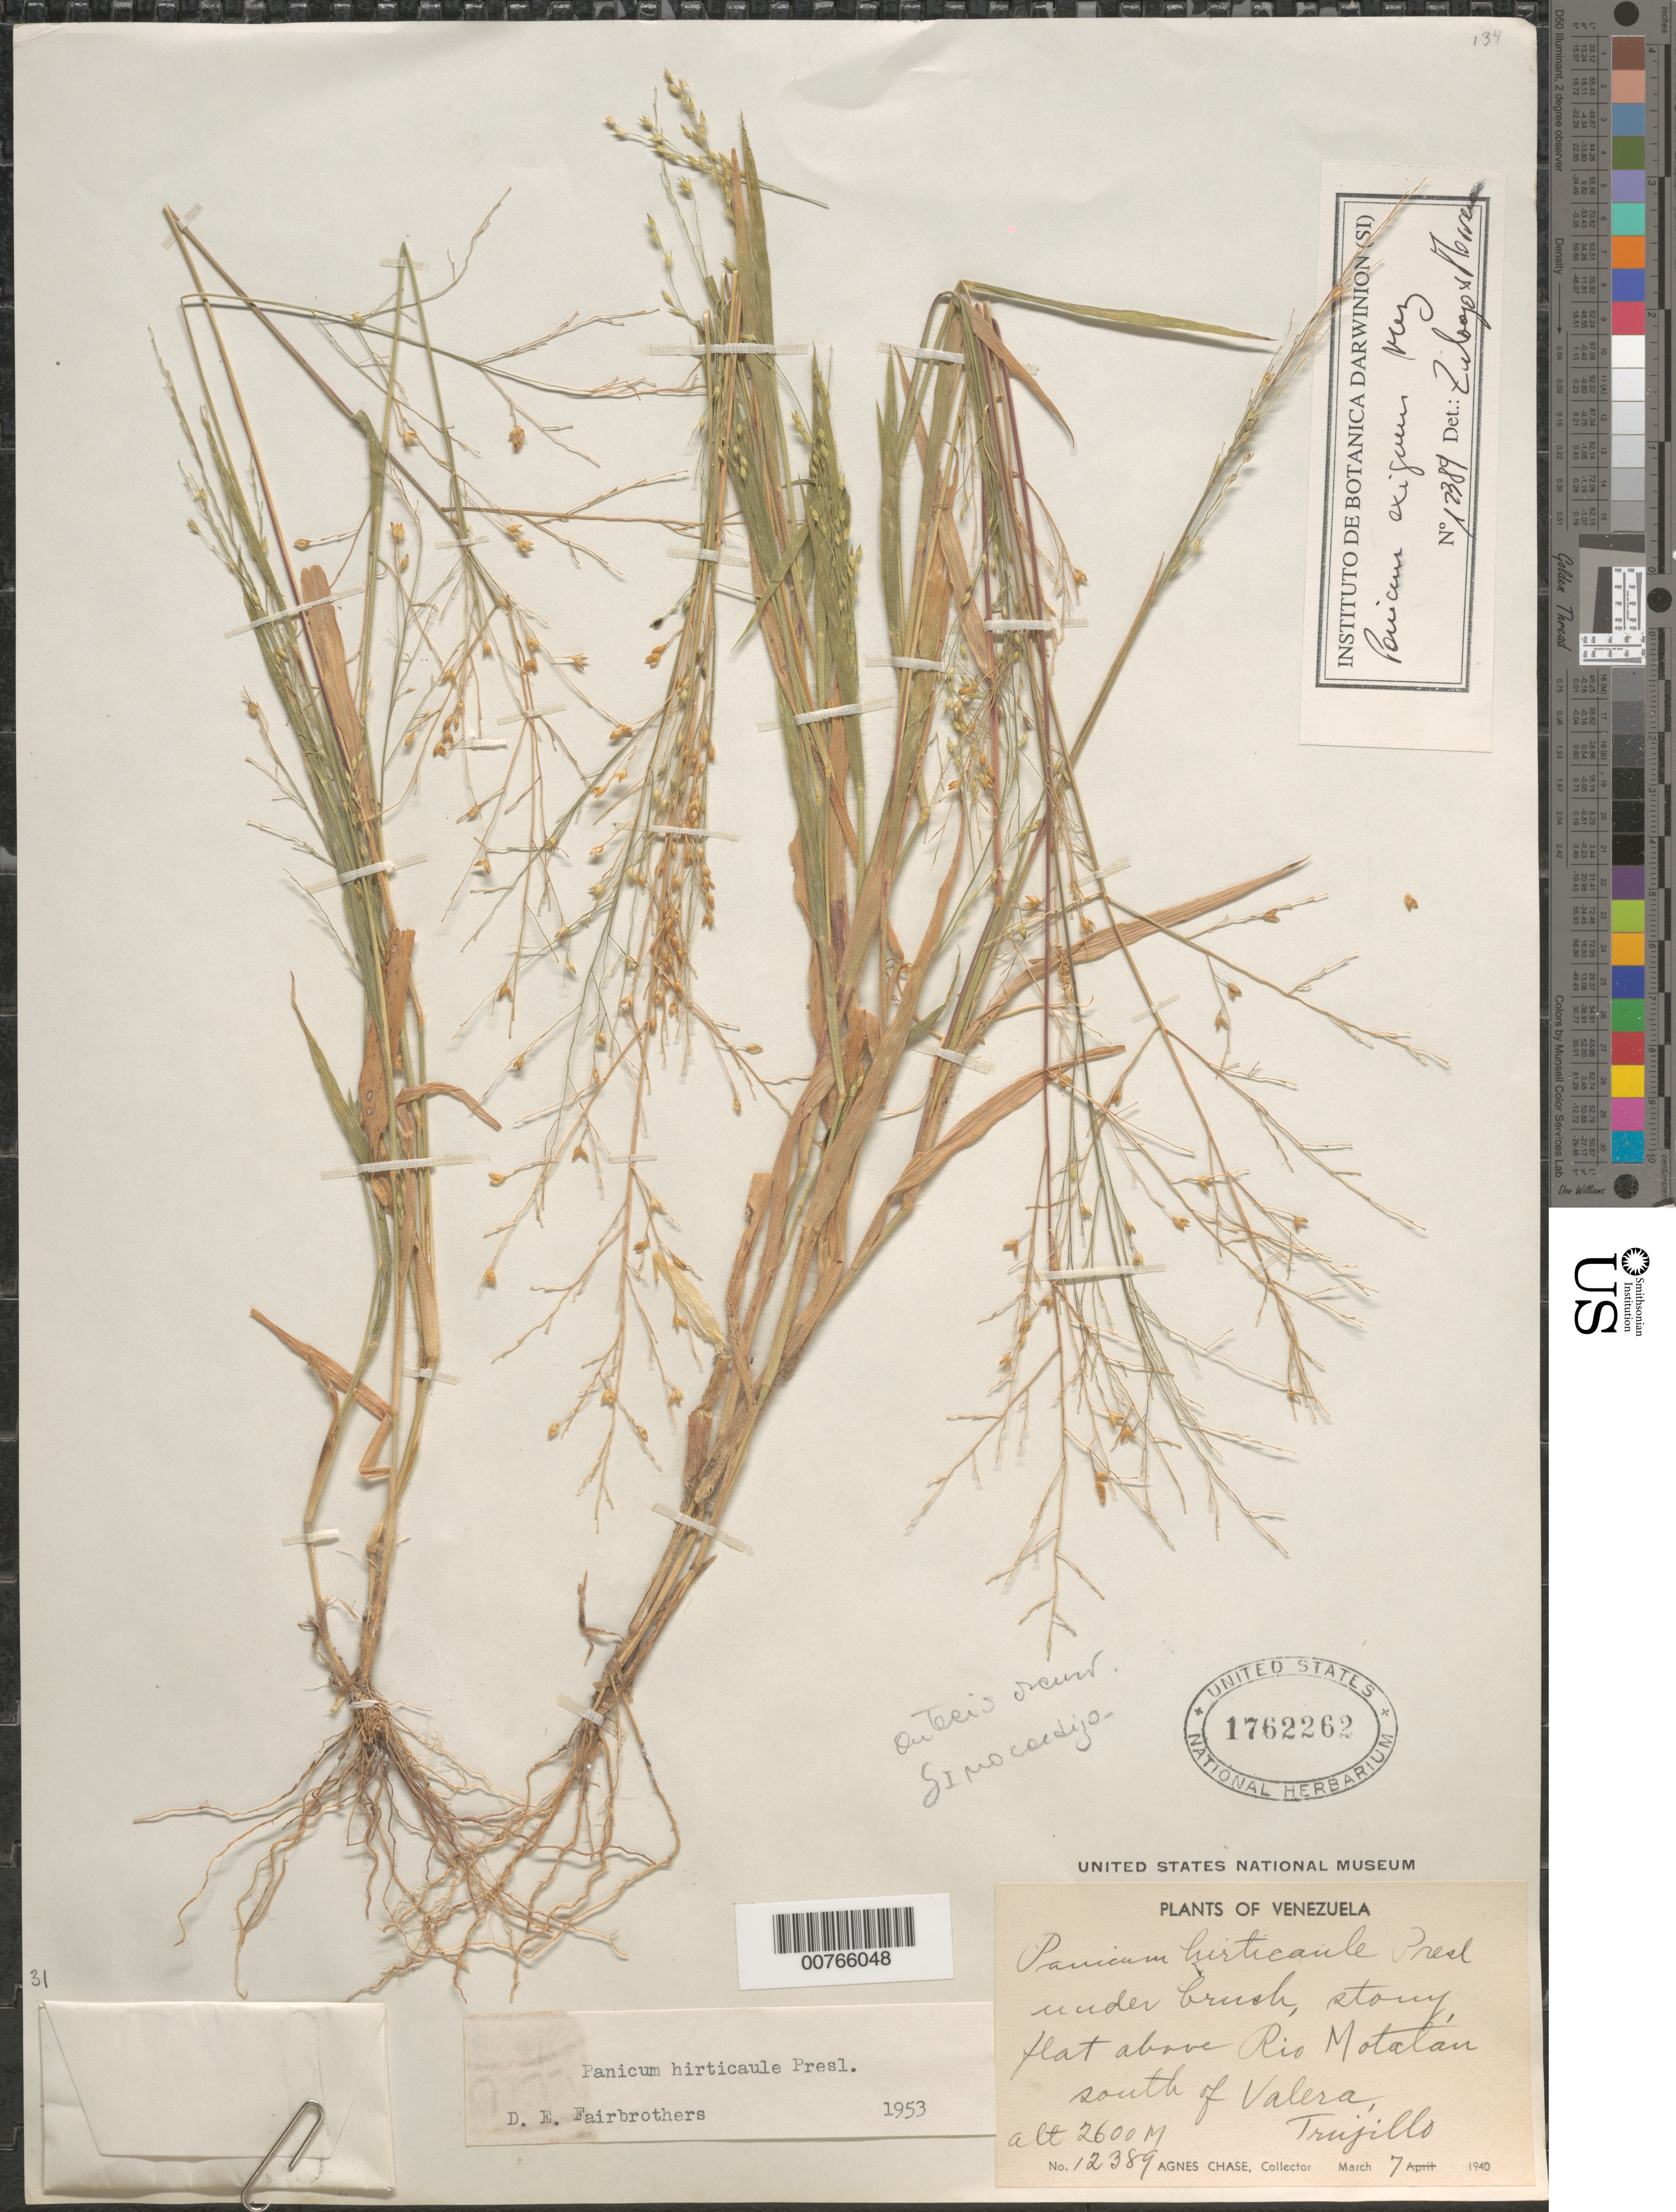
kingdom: Plantae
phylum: Tracheophyta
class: Liliopsida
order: Poales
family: Poaceae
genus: Panicum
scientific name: Panicum exiguum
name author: Mez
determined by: Zuloaga, F. O.; Morrone, O. N.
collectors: A. Chase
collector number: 12389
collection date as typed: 07 Mar 1940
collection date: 1940-03-07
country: Venezuela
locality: south of Valera, Trujillo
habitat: under brush, stony, flat above Rio Motatan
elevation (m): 2600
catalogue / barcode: US 1762262